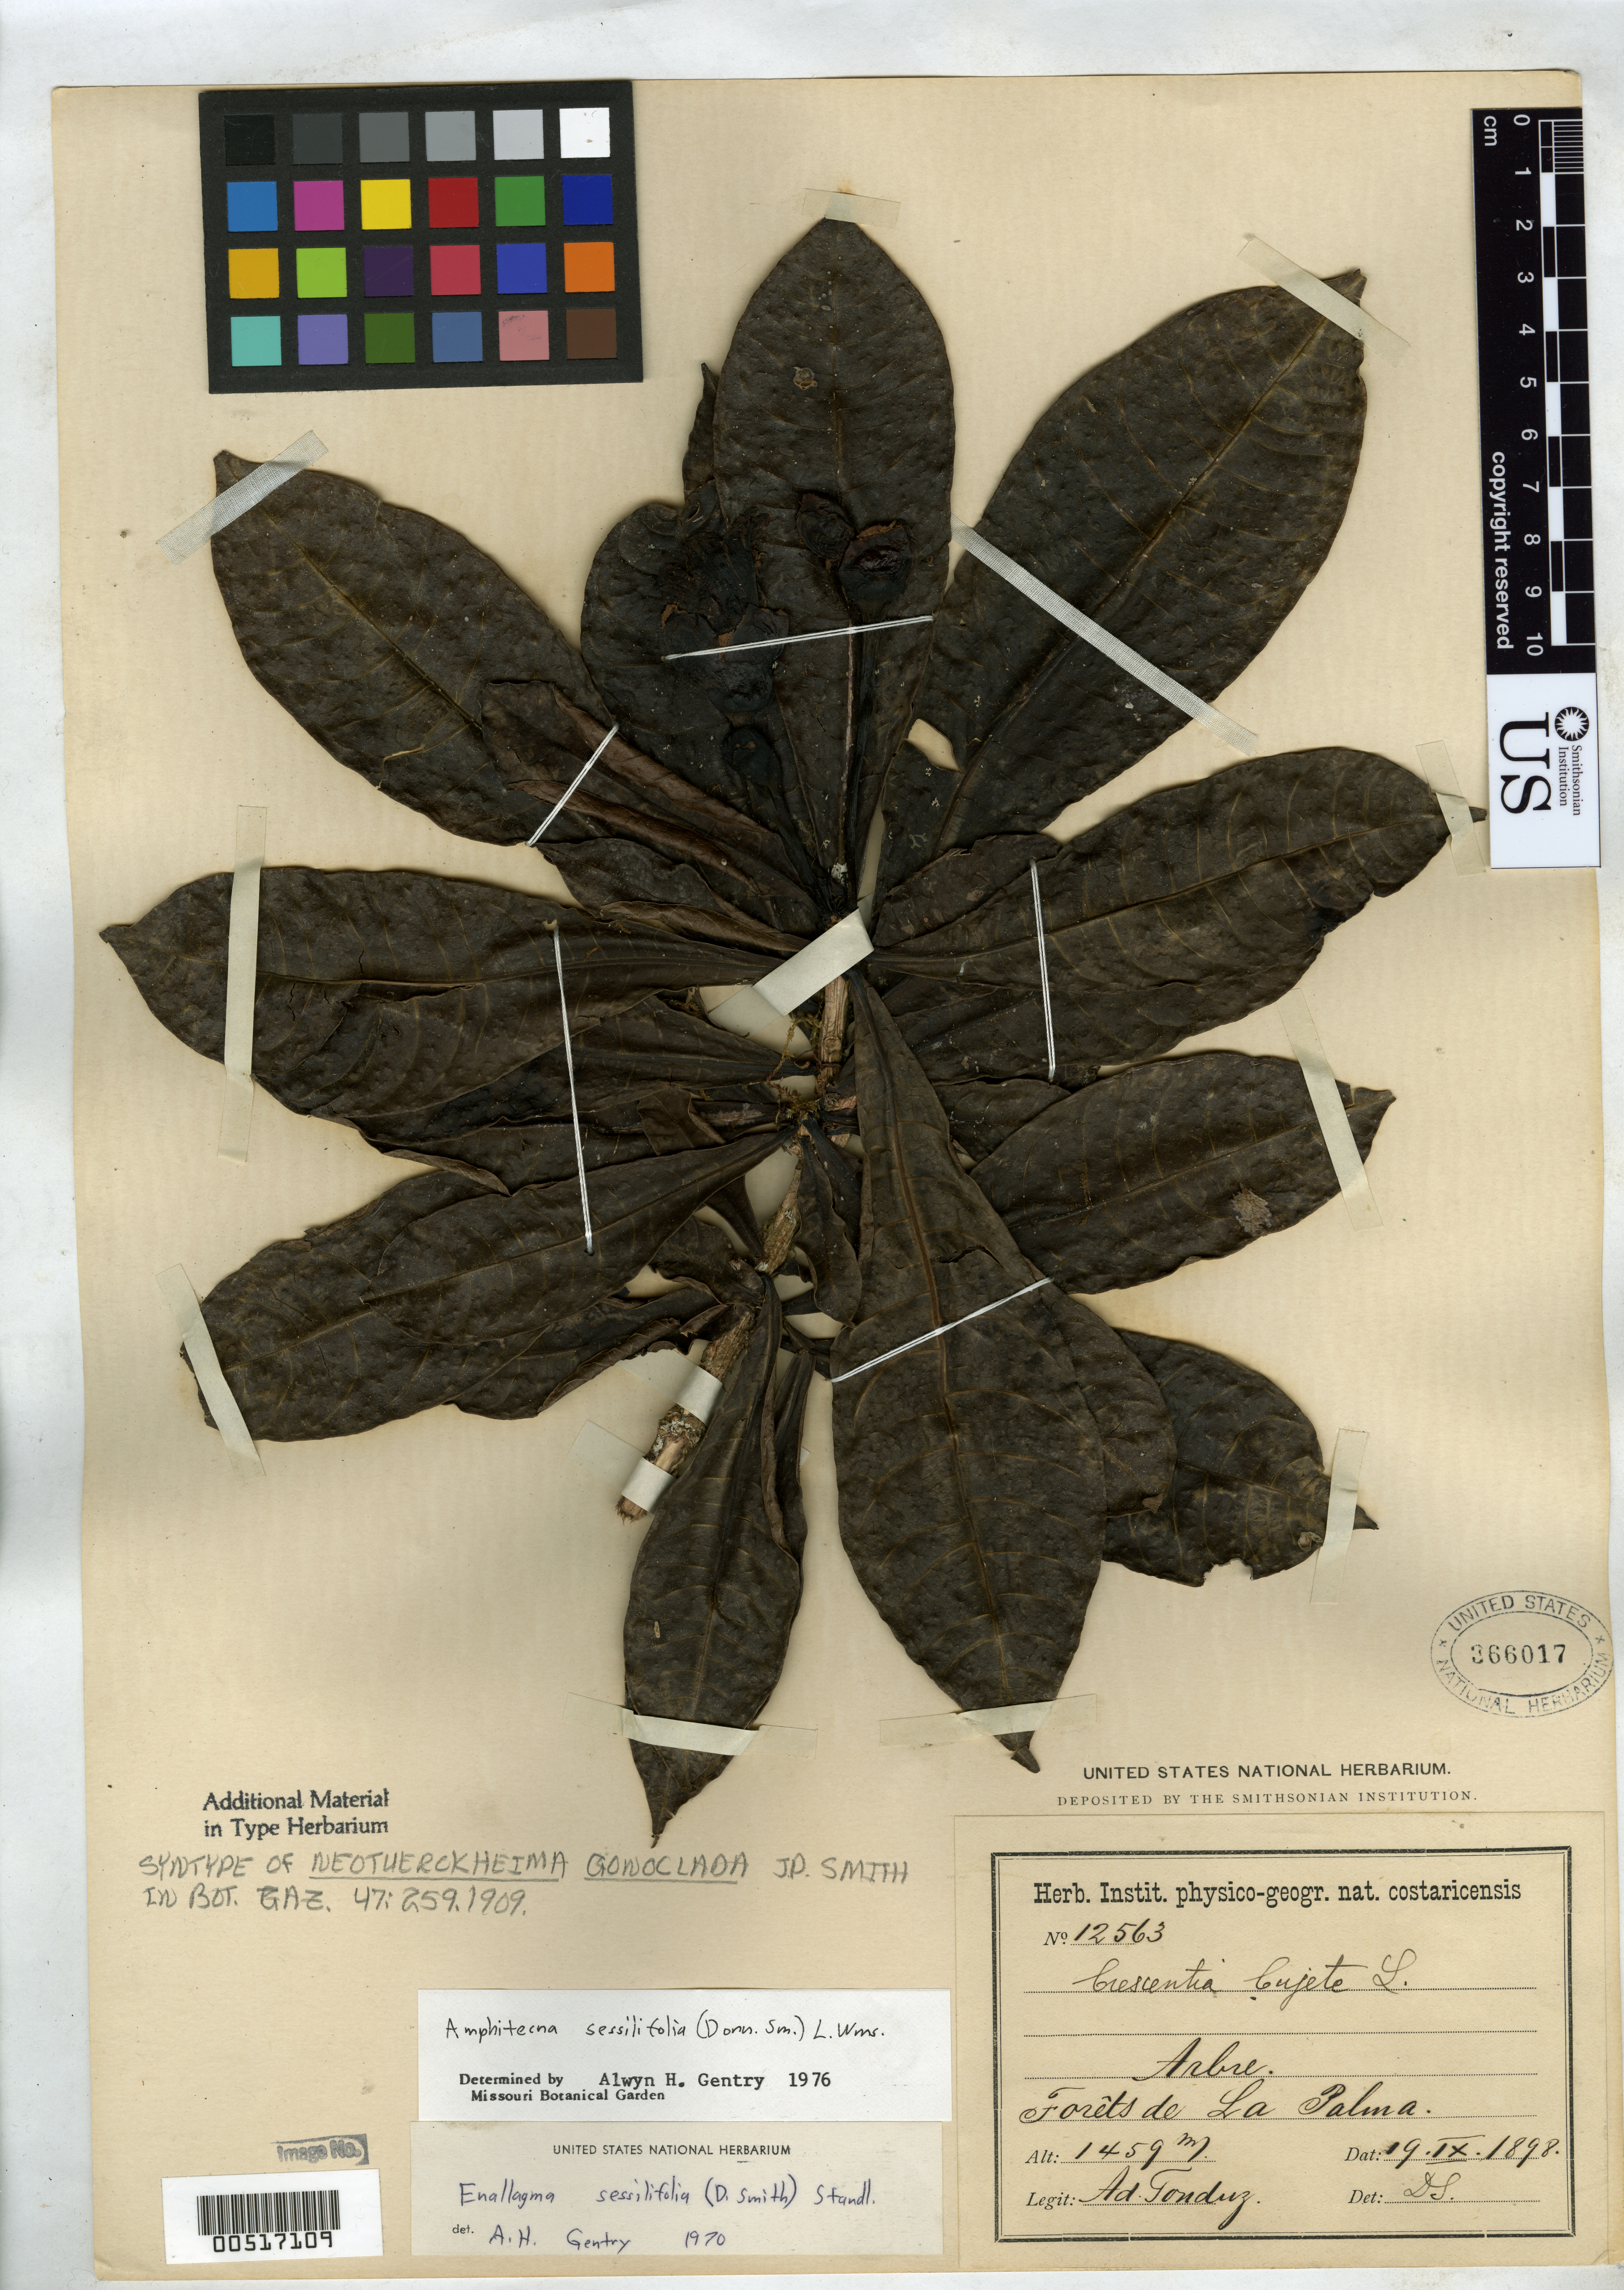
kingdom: Plantae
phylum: Tracheophyta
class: Magnoliopsida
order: Lamiales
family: Bignoniaceae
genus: Neotuerckheimia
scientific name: Neotuerckheimia gonoclada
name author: Donn. Sm.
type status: Type Collection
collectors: A. Tonduz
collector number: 12563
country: Costa Rica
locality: Forets de La Palma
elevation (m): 1459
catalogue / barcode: US 366017